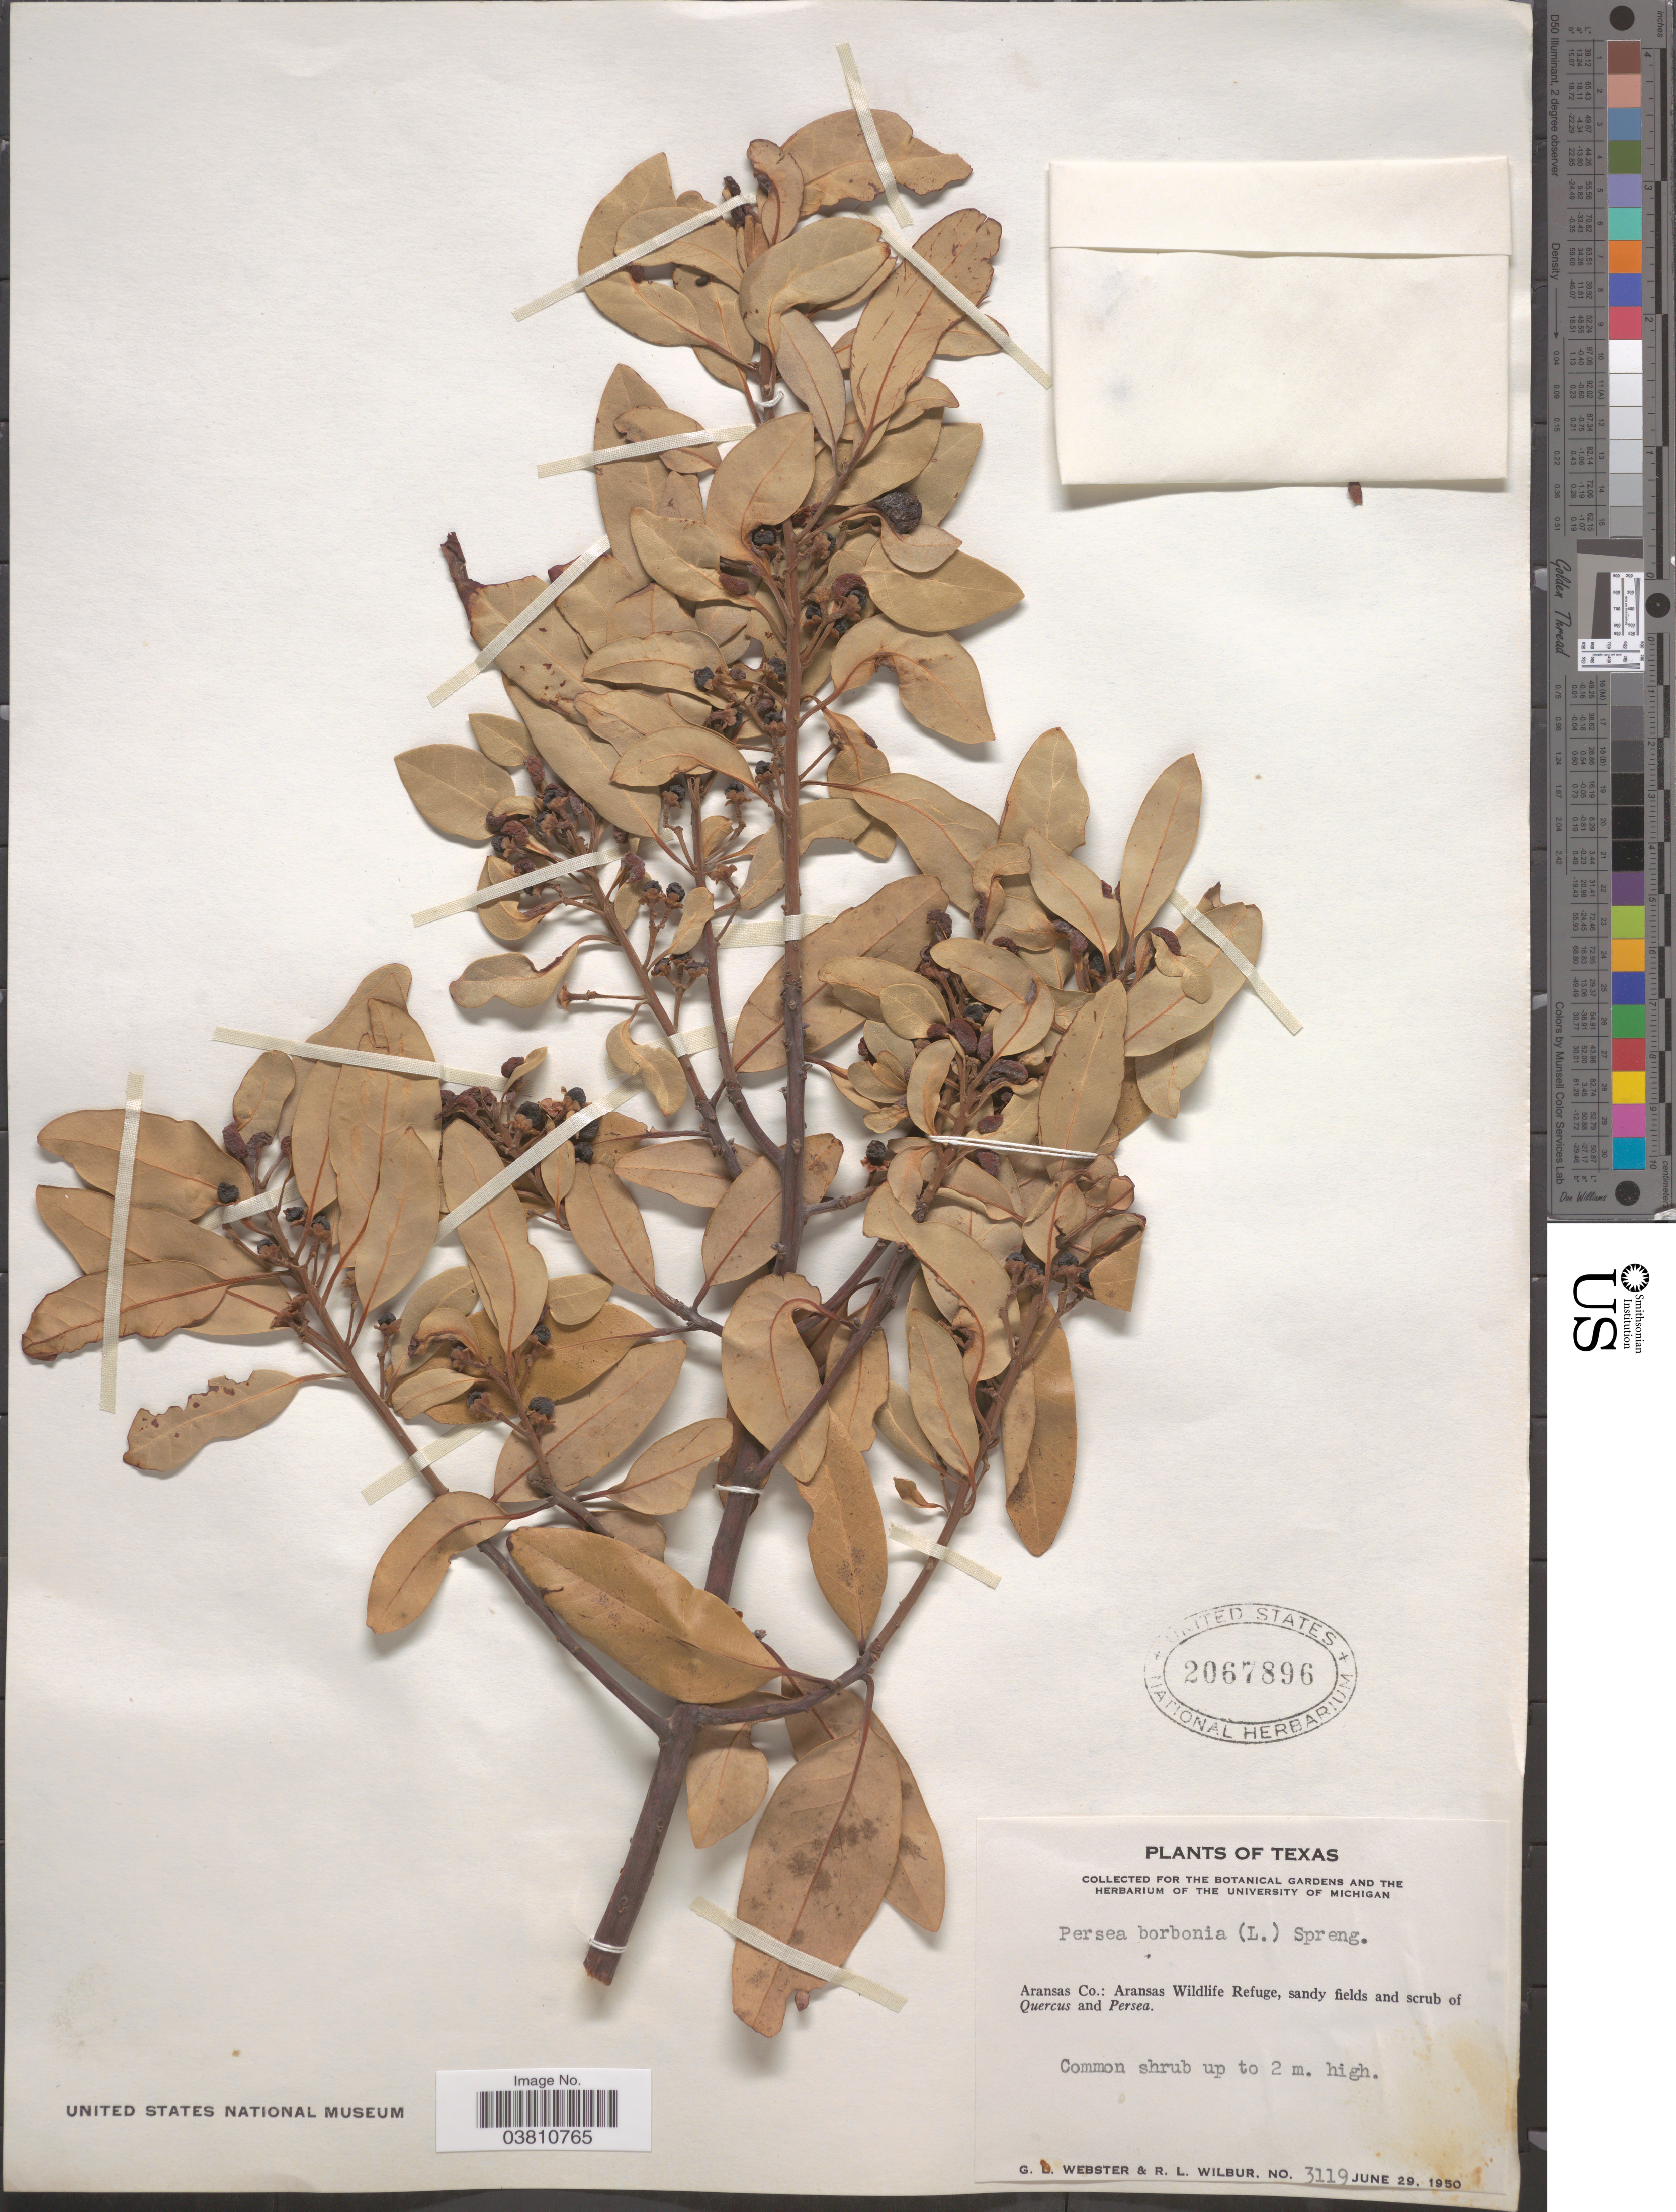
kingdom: Plantae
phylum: Tracheophyta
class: Magnoliopsida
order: Laurales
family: Lauraceae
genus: Persea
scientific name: Persea borbonia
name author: (L.) Spreng.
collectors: G. L. Webster & R. L. Wilbur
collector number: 3119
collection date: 1950-06-29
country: United States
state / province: Texas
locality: Aransas Co.: Aransas Wildlife Refuge.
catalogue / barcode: US 2067896